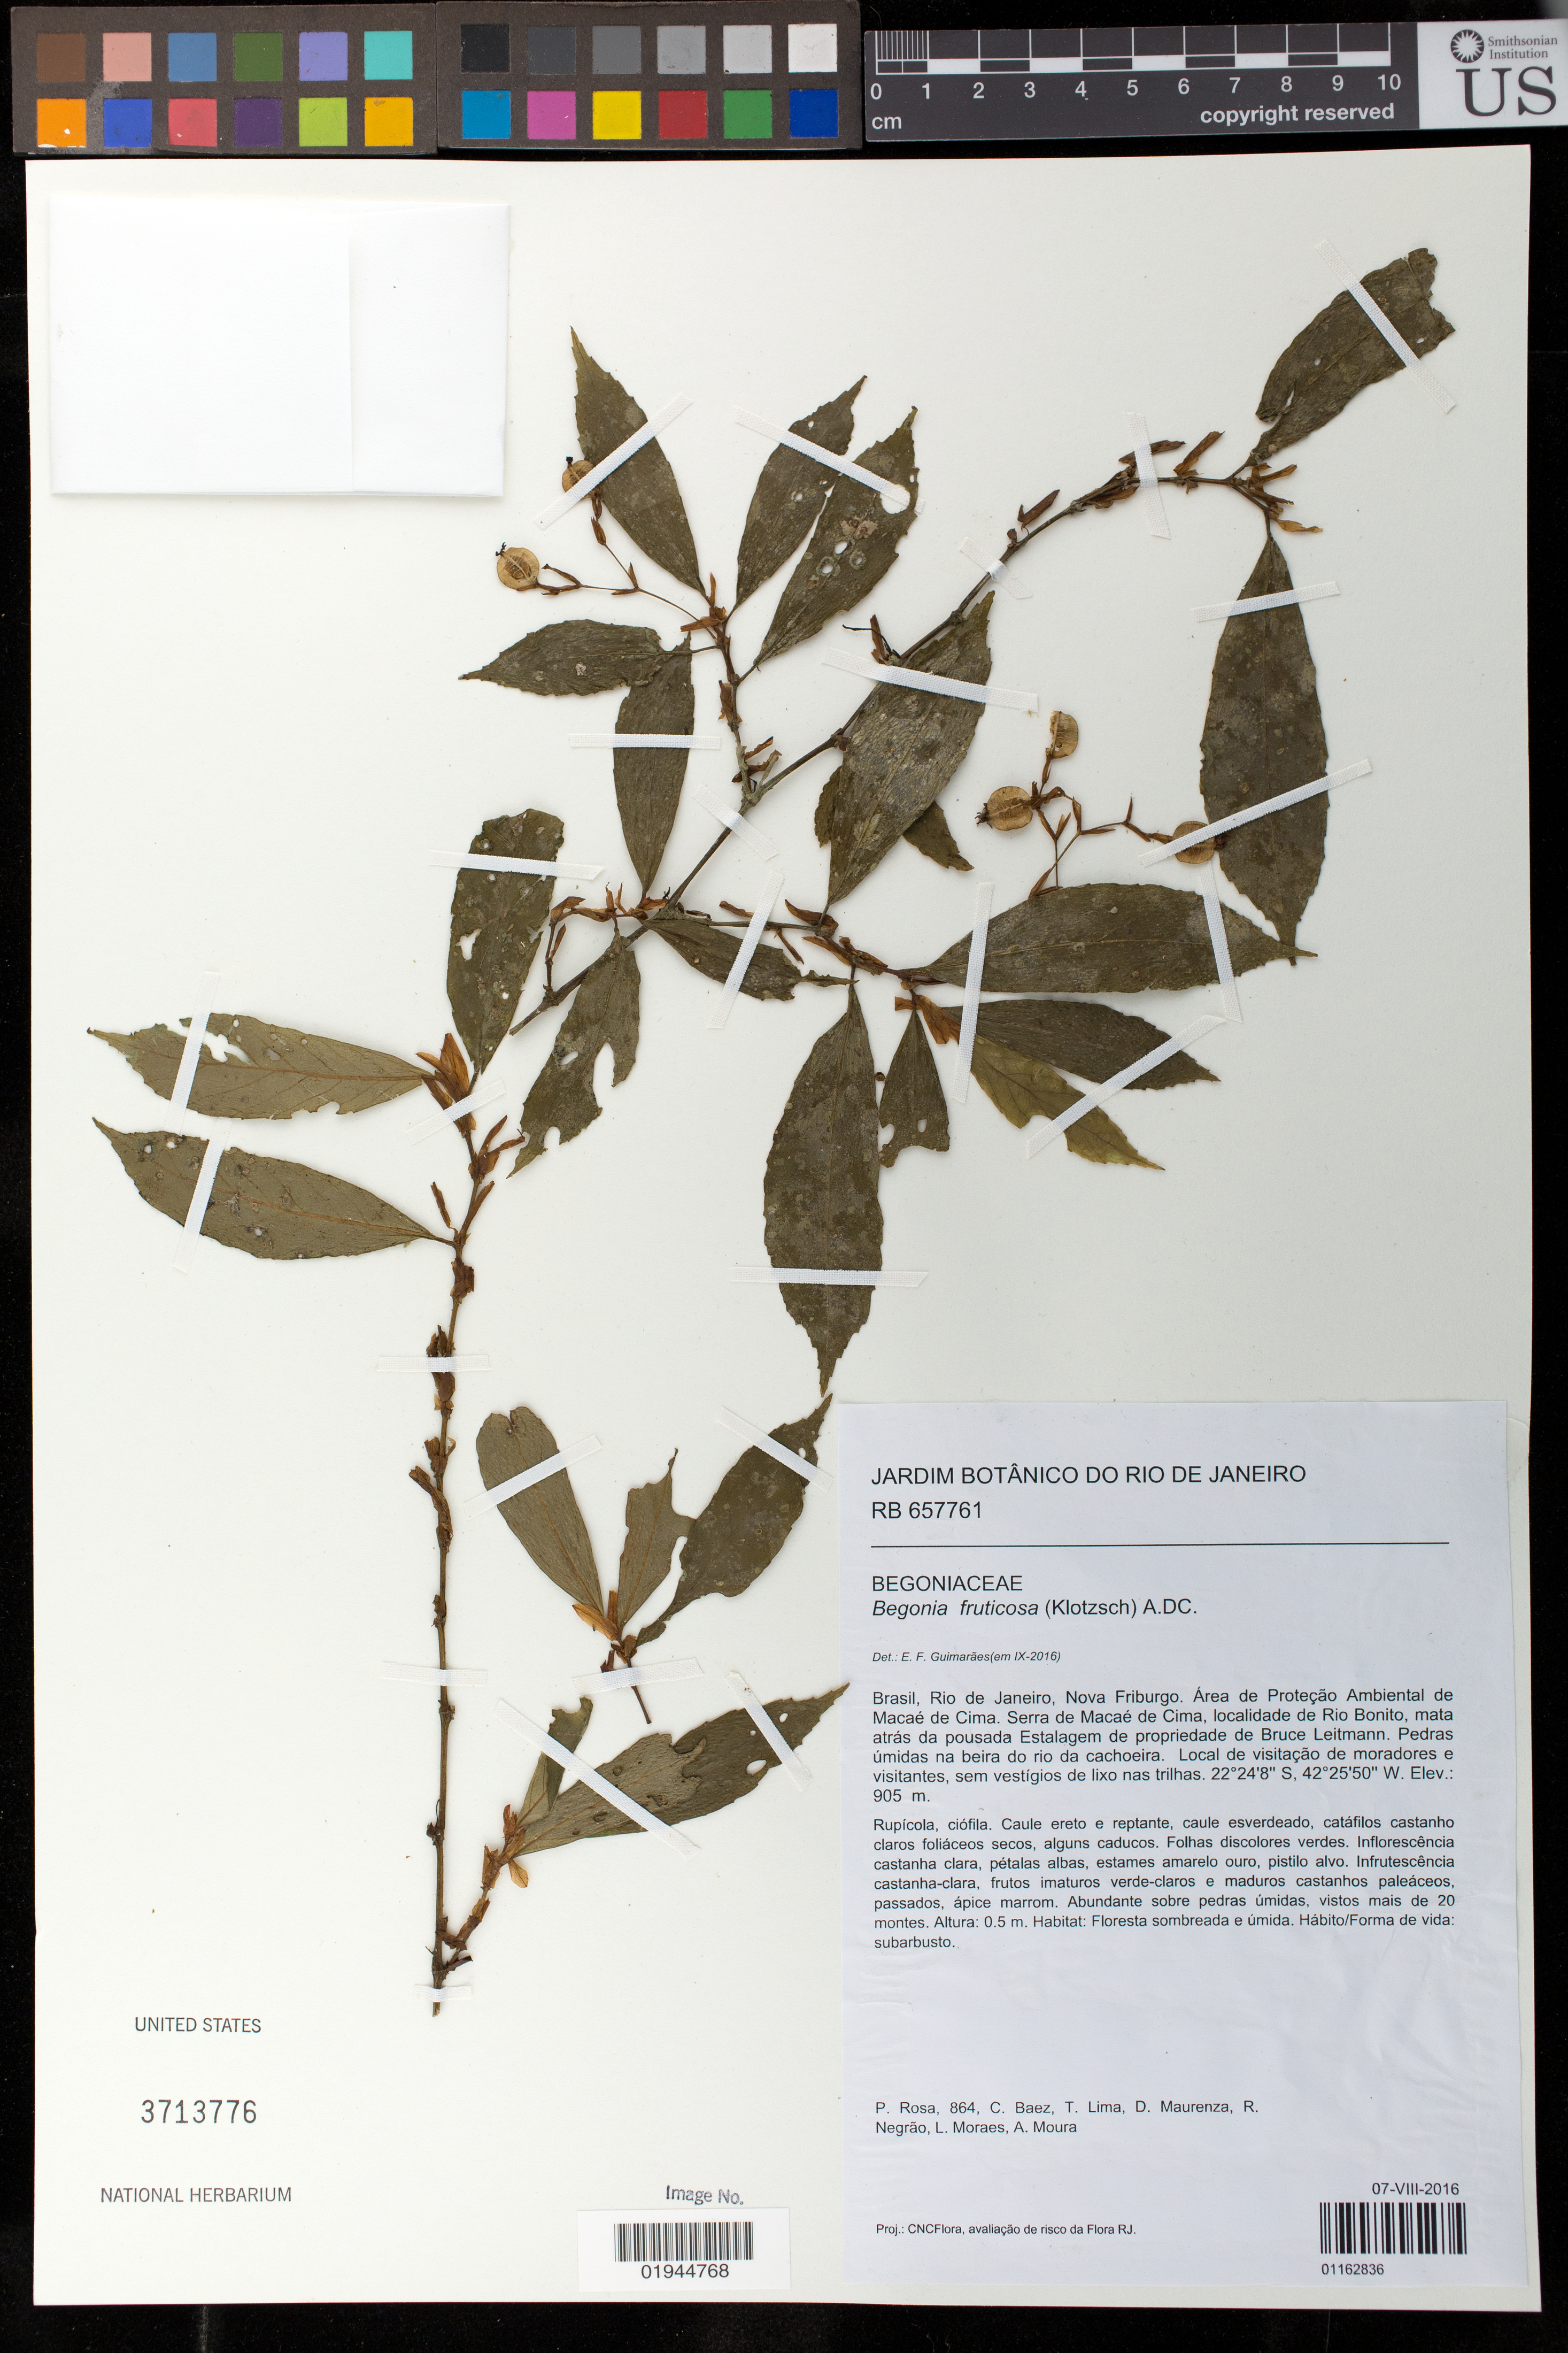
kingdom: Plantae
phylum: Tracheophyta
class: Magnoliopsida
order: Cucurbitales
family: Begoniaceae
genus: Begonia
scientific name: Begonia fruiticosa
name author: (Klotzsch) A. DC.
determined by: Guimarães, E. F.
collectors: P. Rosa, C. Baez, T. Lima, D. Maurenza, R. Negrão, L. Moraes & A. Moura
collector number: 864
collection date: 2016-08-07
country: Brazil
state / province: Rio de Janeiro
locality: Nova Friburgo. Area de Protecao Ambiental de Macae de Cima. Serra de Macae de Cima, localidade de Rio Bonito, mata atras da pousada Estalagem de propriedade de Bruce Leitmann.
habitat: pedras umidas na beira do rio da cachoeira. local de vistacao de moradores e visitantes, sem vestigios de lixo nas nas trilhas. floresta sombreada e umida. aubarbusto.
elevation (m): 905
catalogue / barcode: US 3713776